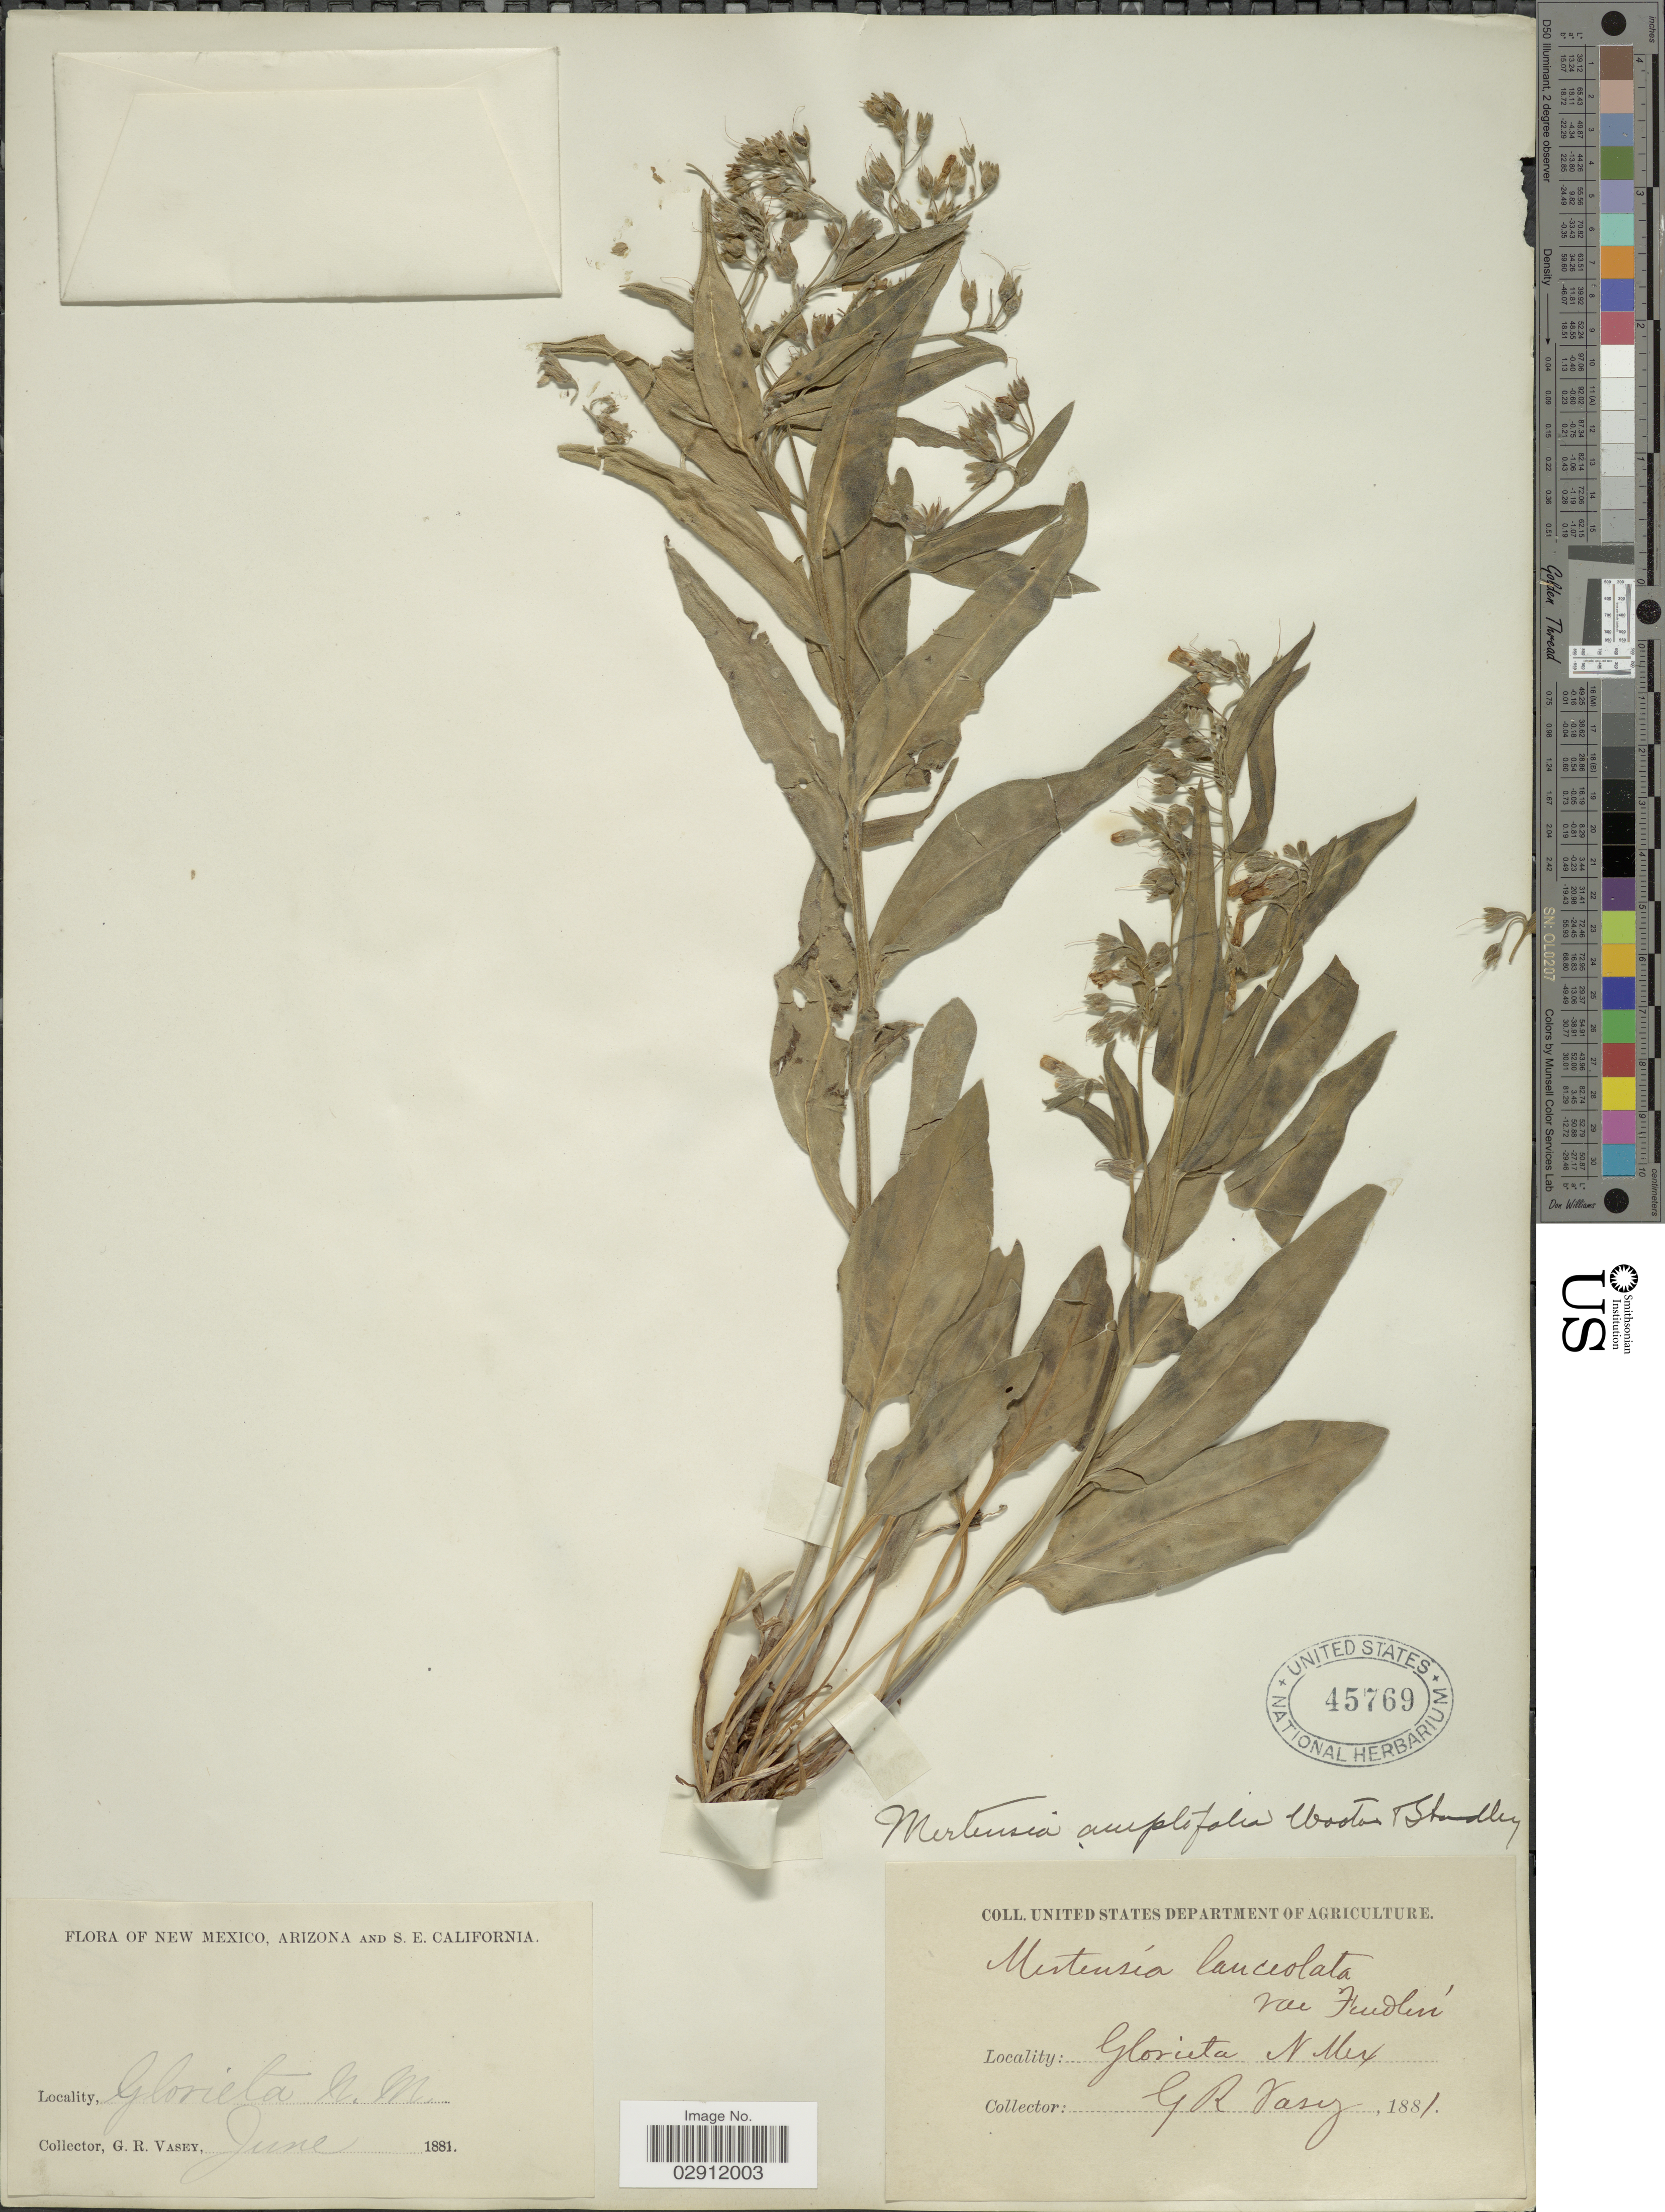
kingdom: Plantae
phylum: Tracheophyta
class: Magnoliopsida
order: Boraginales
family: Boraginaceae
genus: Mertensia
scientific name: Mertensia alpina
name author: (Torr.) G. Don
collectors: G. R. Vasey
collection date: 1881-06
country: United States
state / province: New Mexico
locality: Glorieta.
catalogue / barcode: US 45769